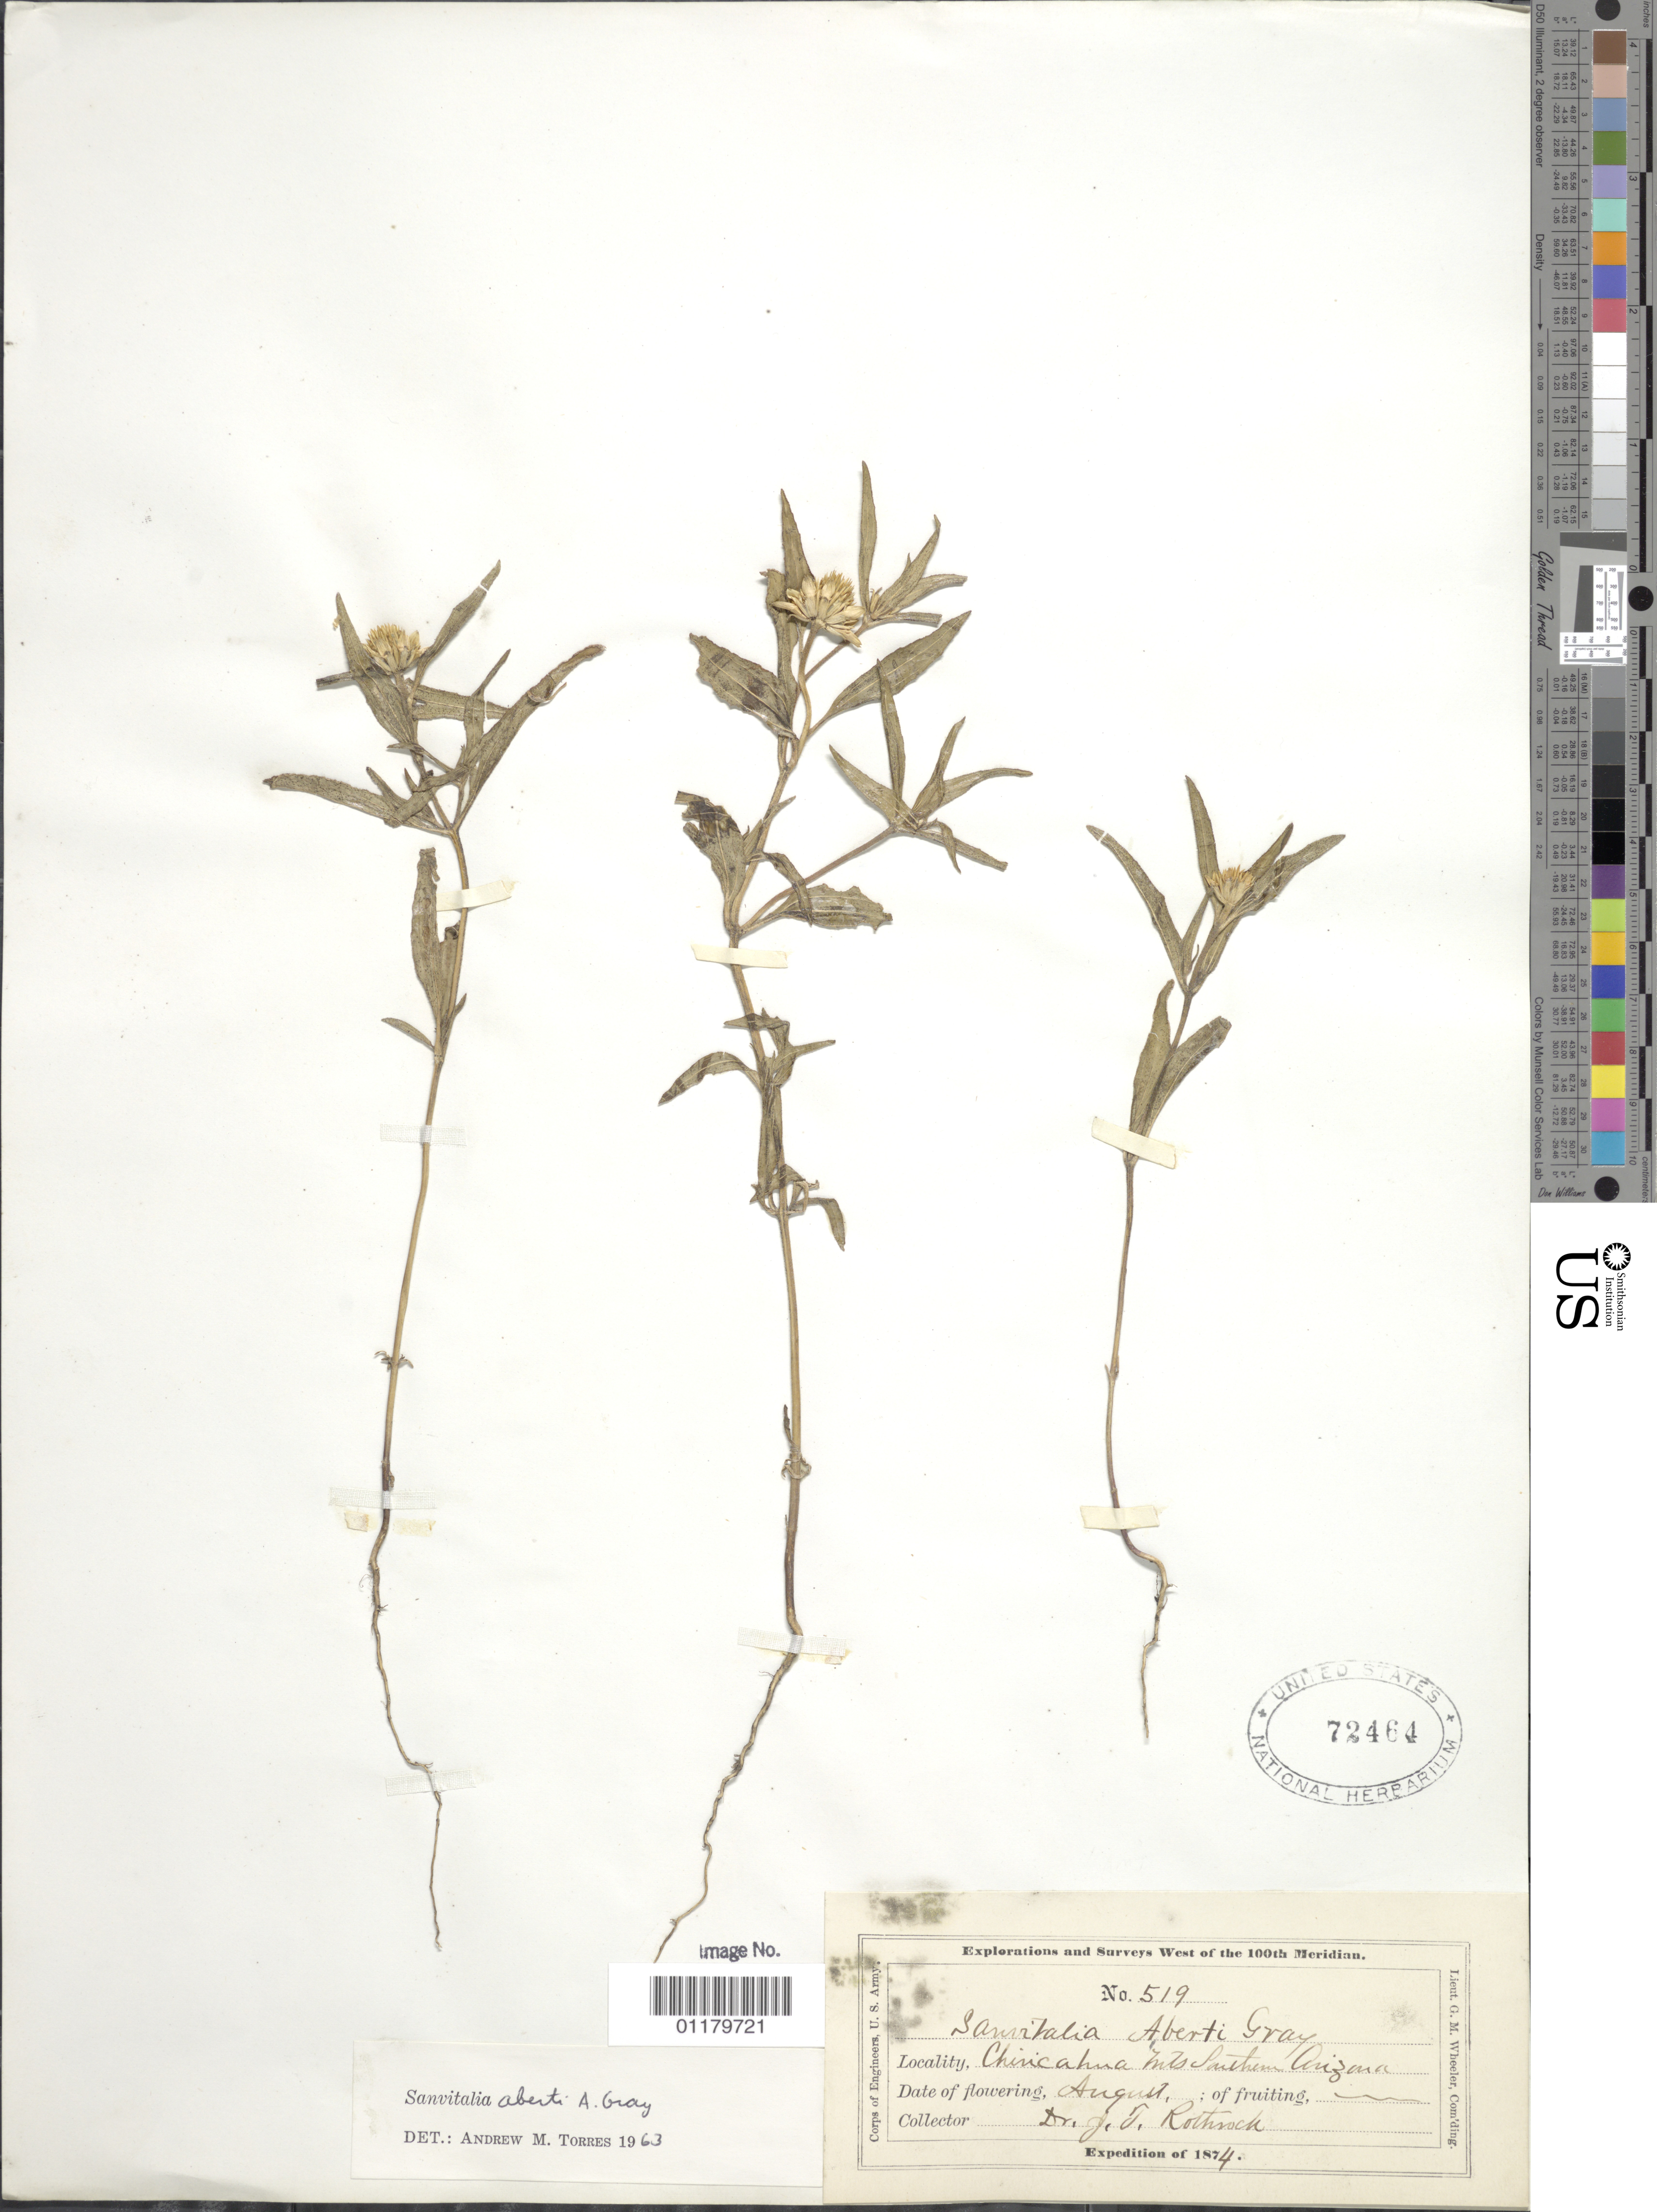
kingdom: Plantae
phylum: Tracheophyta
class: Magnoliopsida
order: Asterales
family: Asteraceae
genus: Sanvitalia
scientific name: Sanvitalia aberti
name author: A. Gray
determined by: Skibicki, Samuel V.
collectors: J. T. Rothrock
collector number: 519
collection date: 1874-08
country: United States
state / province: Arizona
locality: Chiricahua Mts., S. Arizona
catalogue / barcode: US 72464